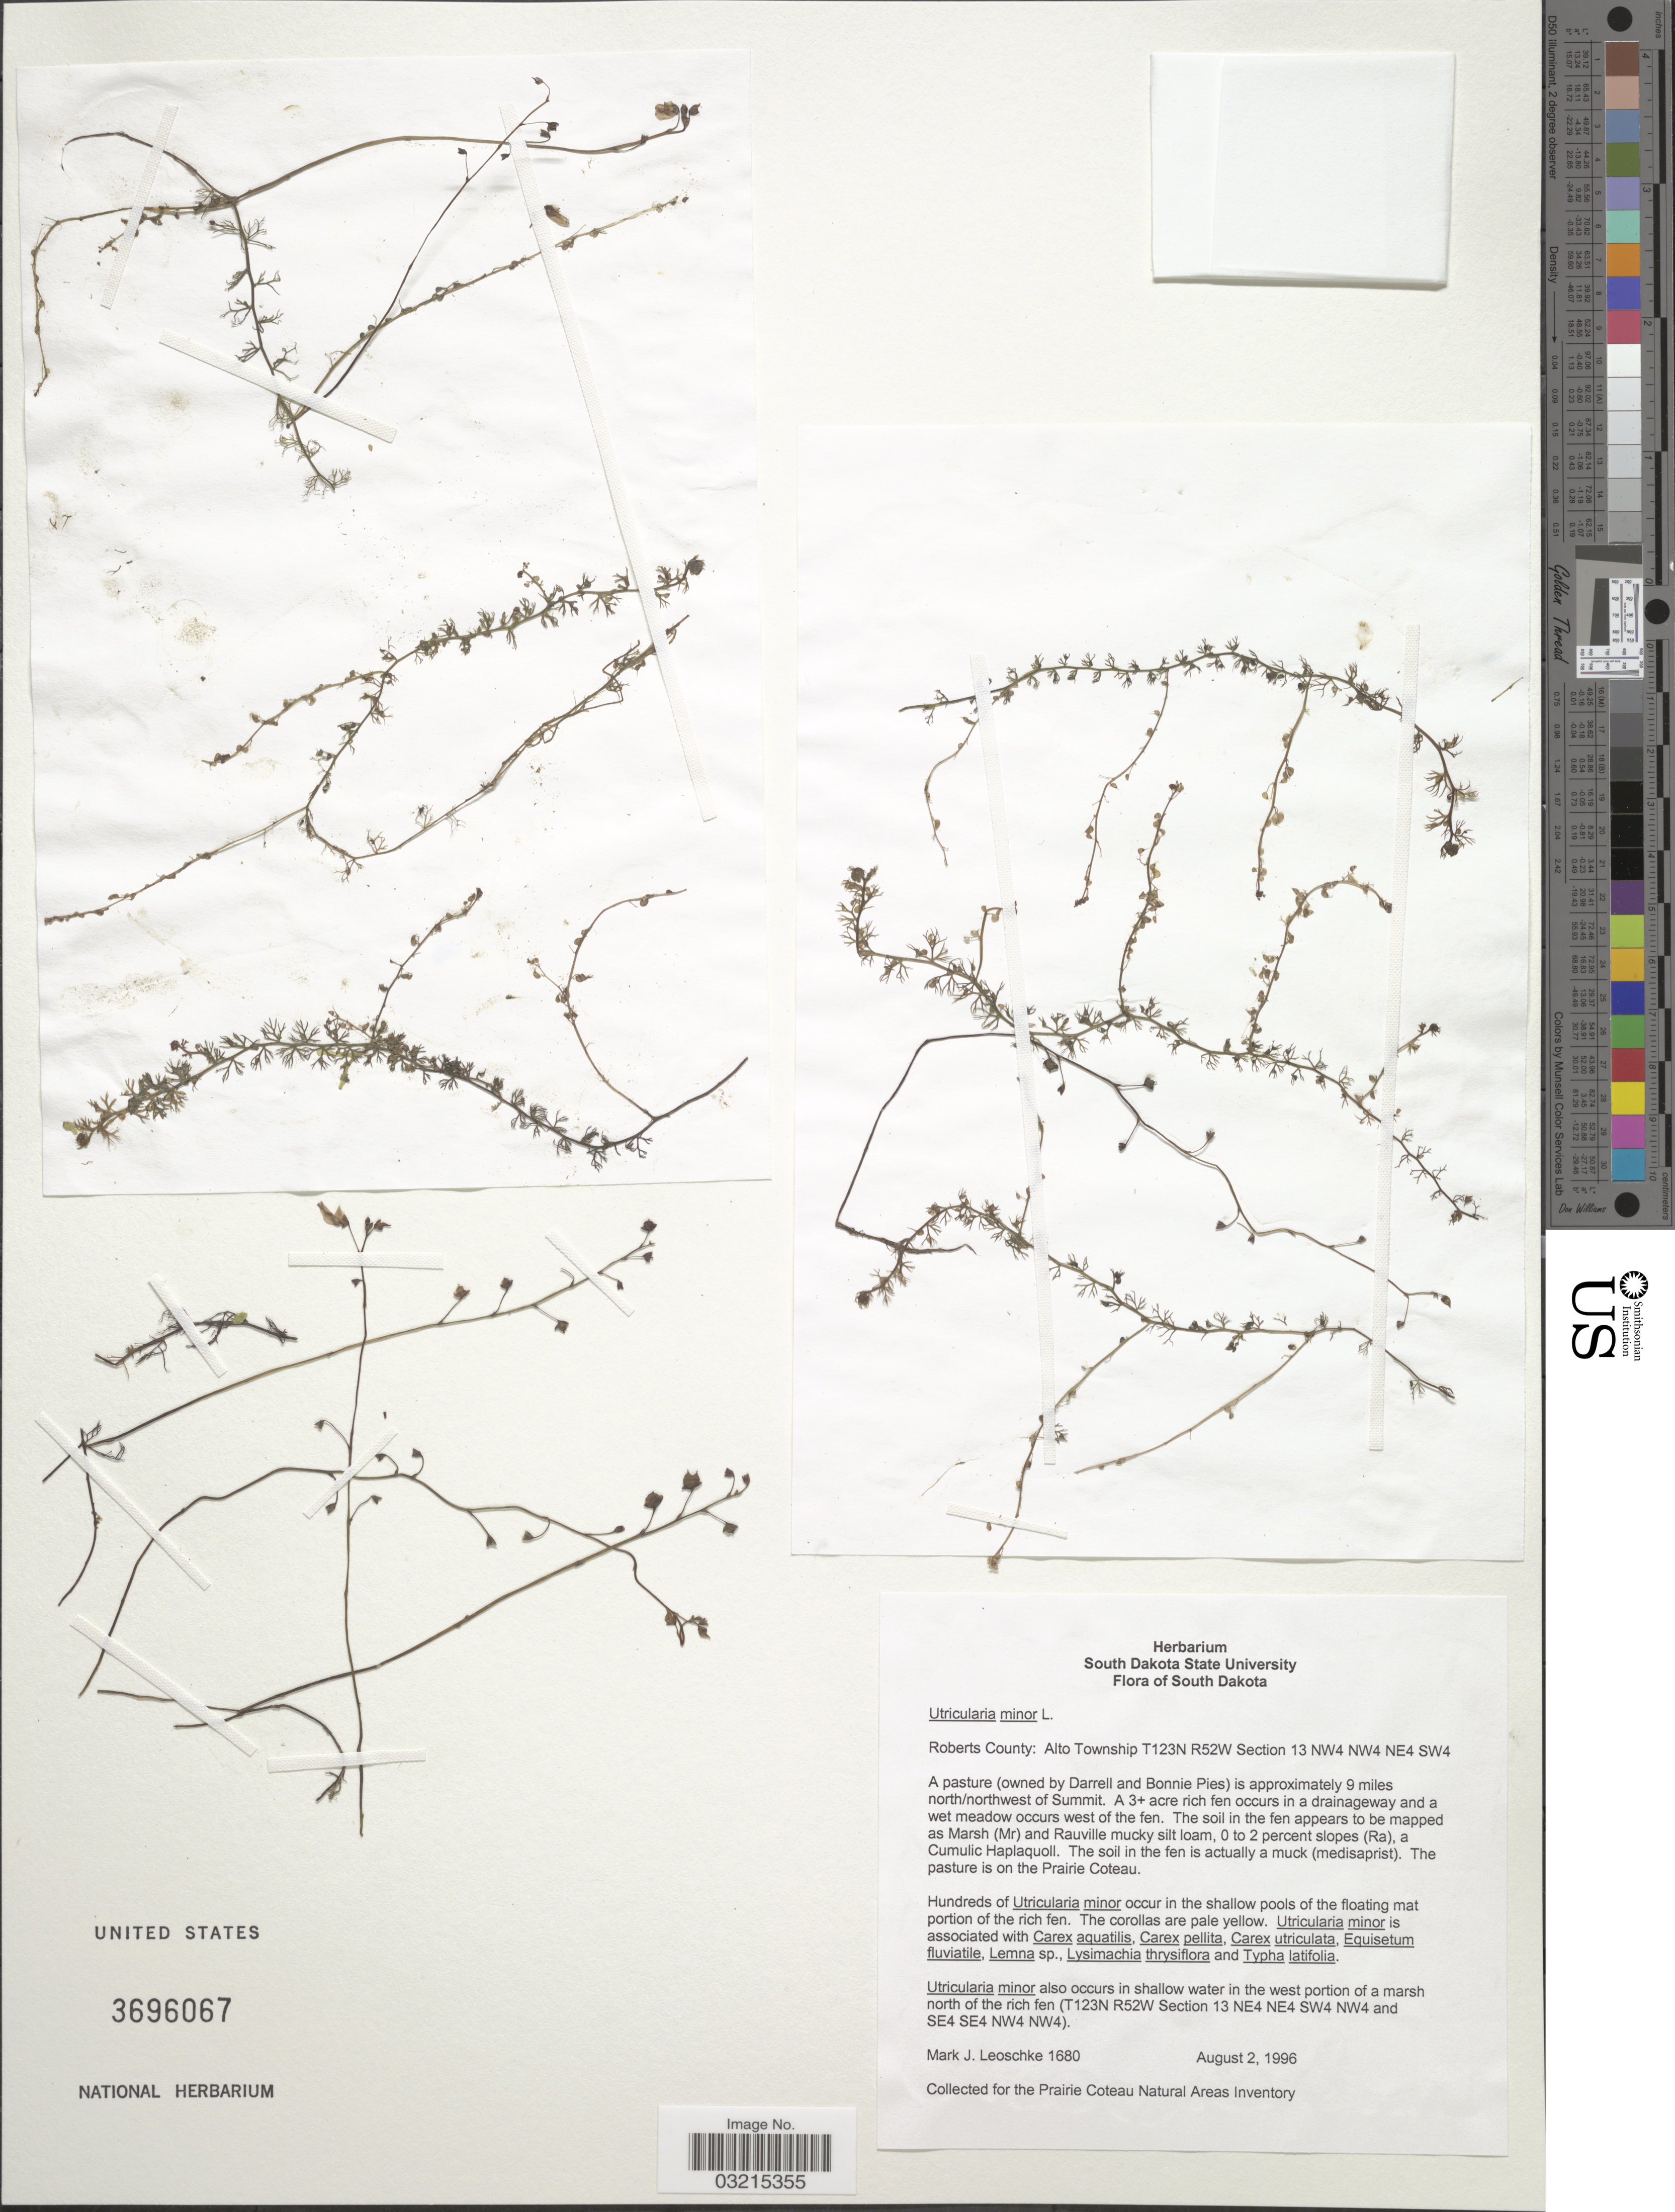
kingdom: Plantae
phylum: Tracheophyta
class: Magnoliopsida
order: Lamiales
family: Lentibulariaceae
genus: Utricularia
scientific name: Utricularia minor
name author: L.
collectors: M. J. Leoschke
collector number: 1680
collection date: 1996-08-02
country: United States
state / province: South Dakota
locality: Roberts County: Alto Township T123N R52W Section 13 NW4 NW4 NE4 SW4. A pasture is apporximately 9 miles north/northwest of Summit.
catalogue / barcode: US 3696067